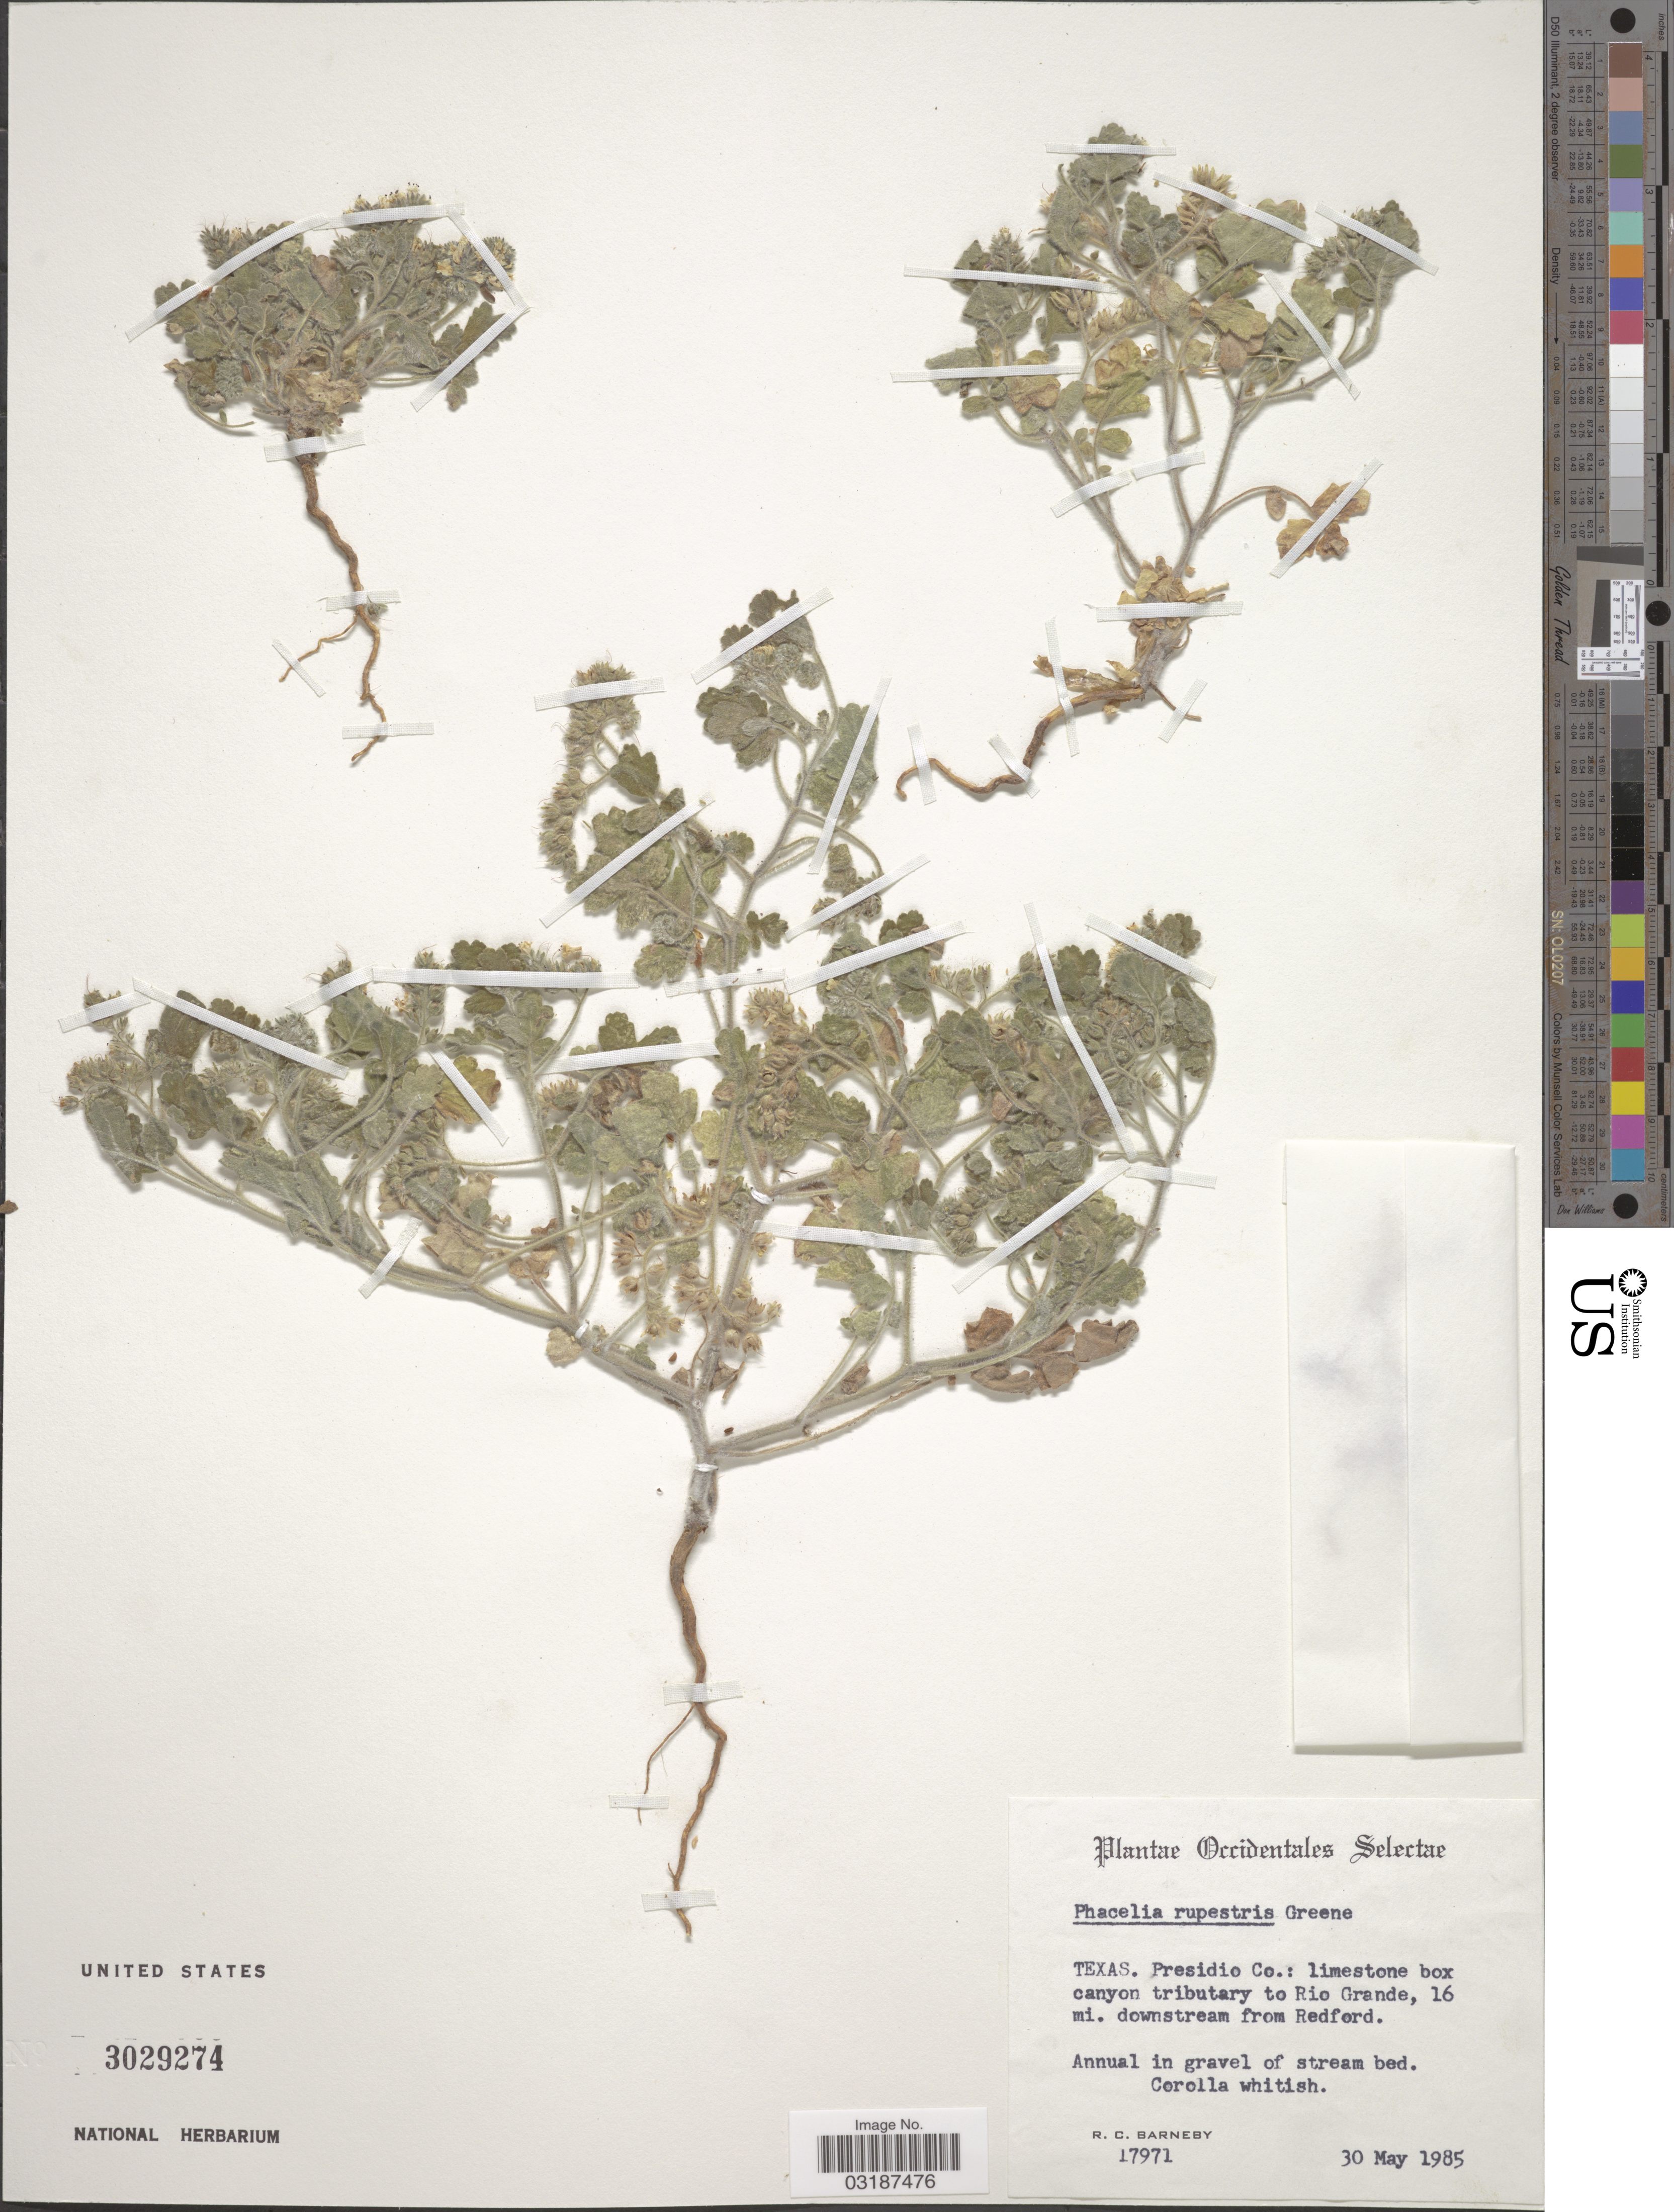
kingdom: Plantae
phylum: Tracheophyta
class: Magnoliopsida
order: Boraginales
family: Hydrophyllaceae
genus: Phacelia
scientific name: Phacelia rupestris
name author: Greene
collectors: R. C. Barneby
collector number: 17971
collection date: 1985-05-30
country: United States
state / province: Texas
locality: Presidio Co.: limestone box canyon tributary to Rio Grande, 16 mi. downstream from Redford.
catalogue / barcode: US 3029274